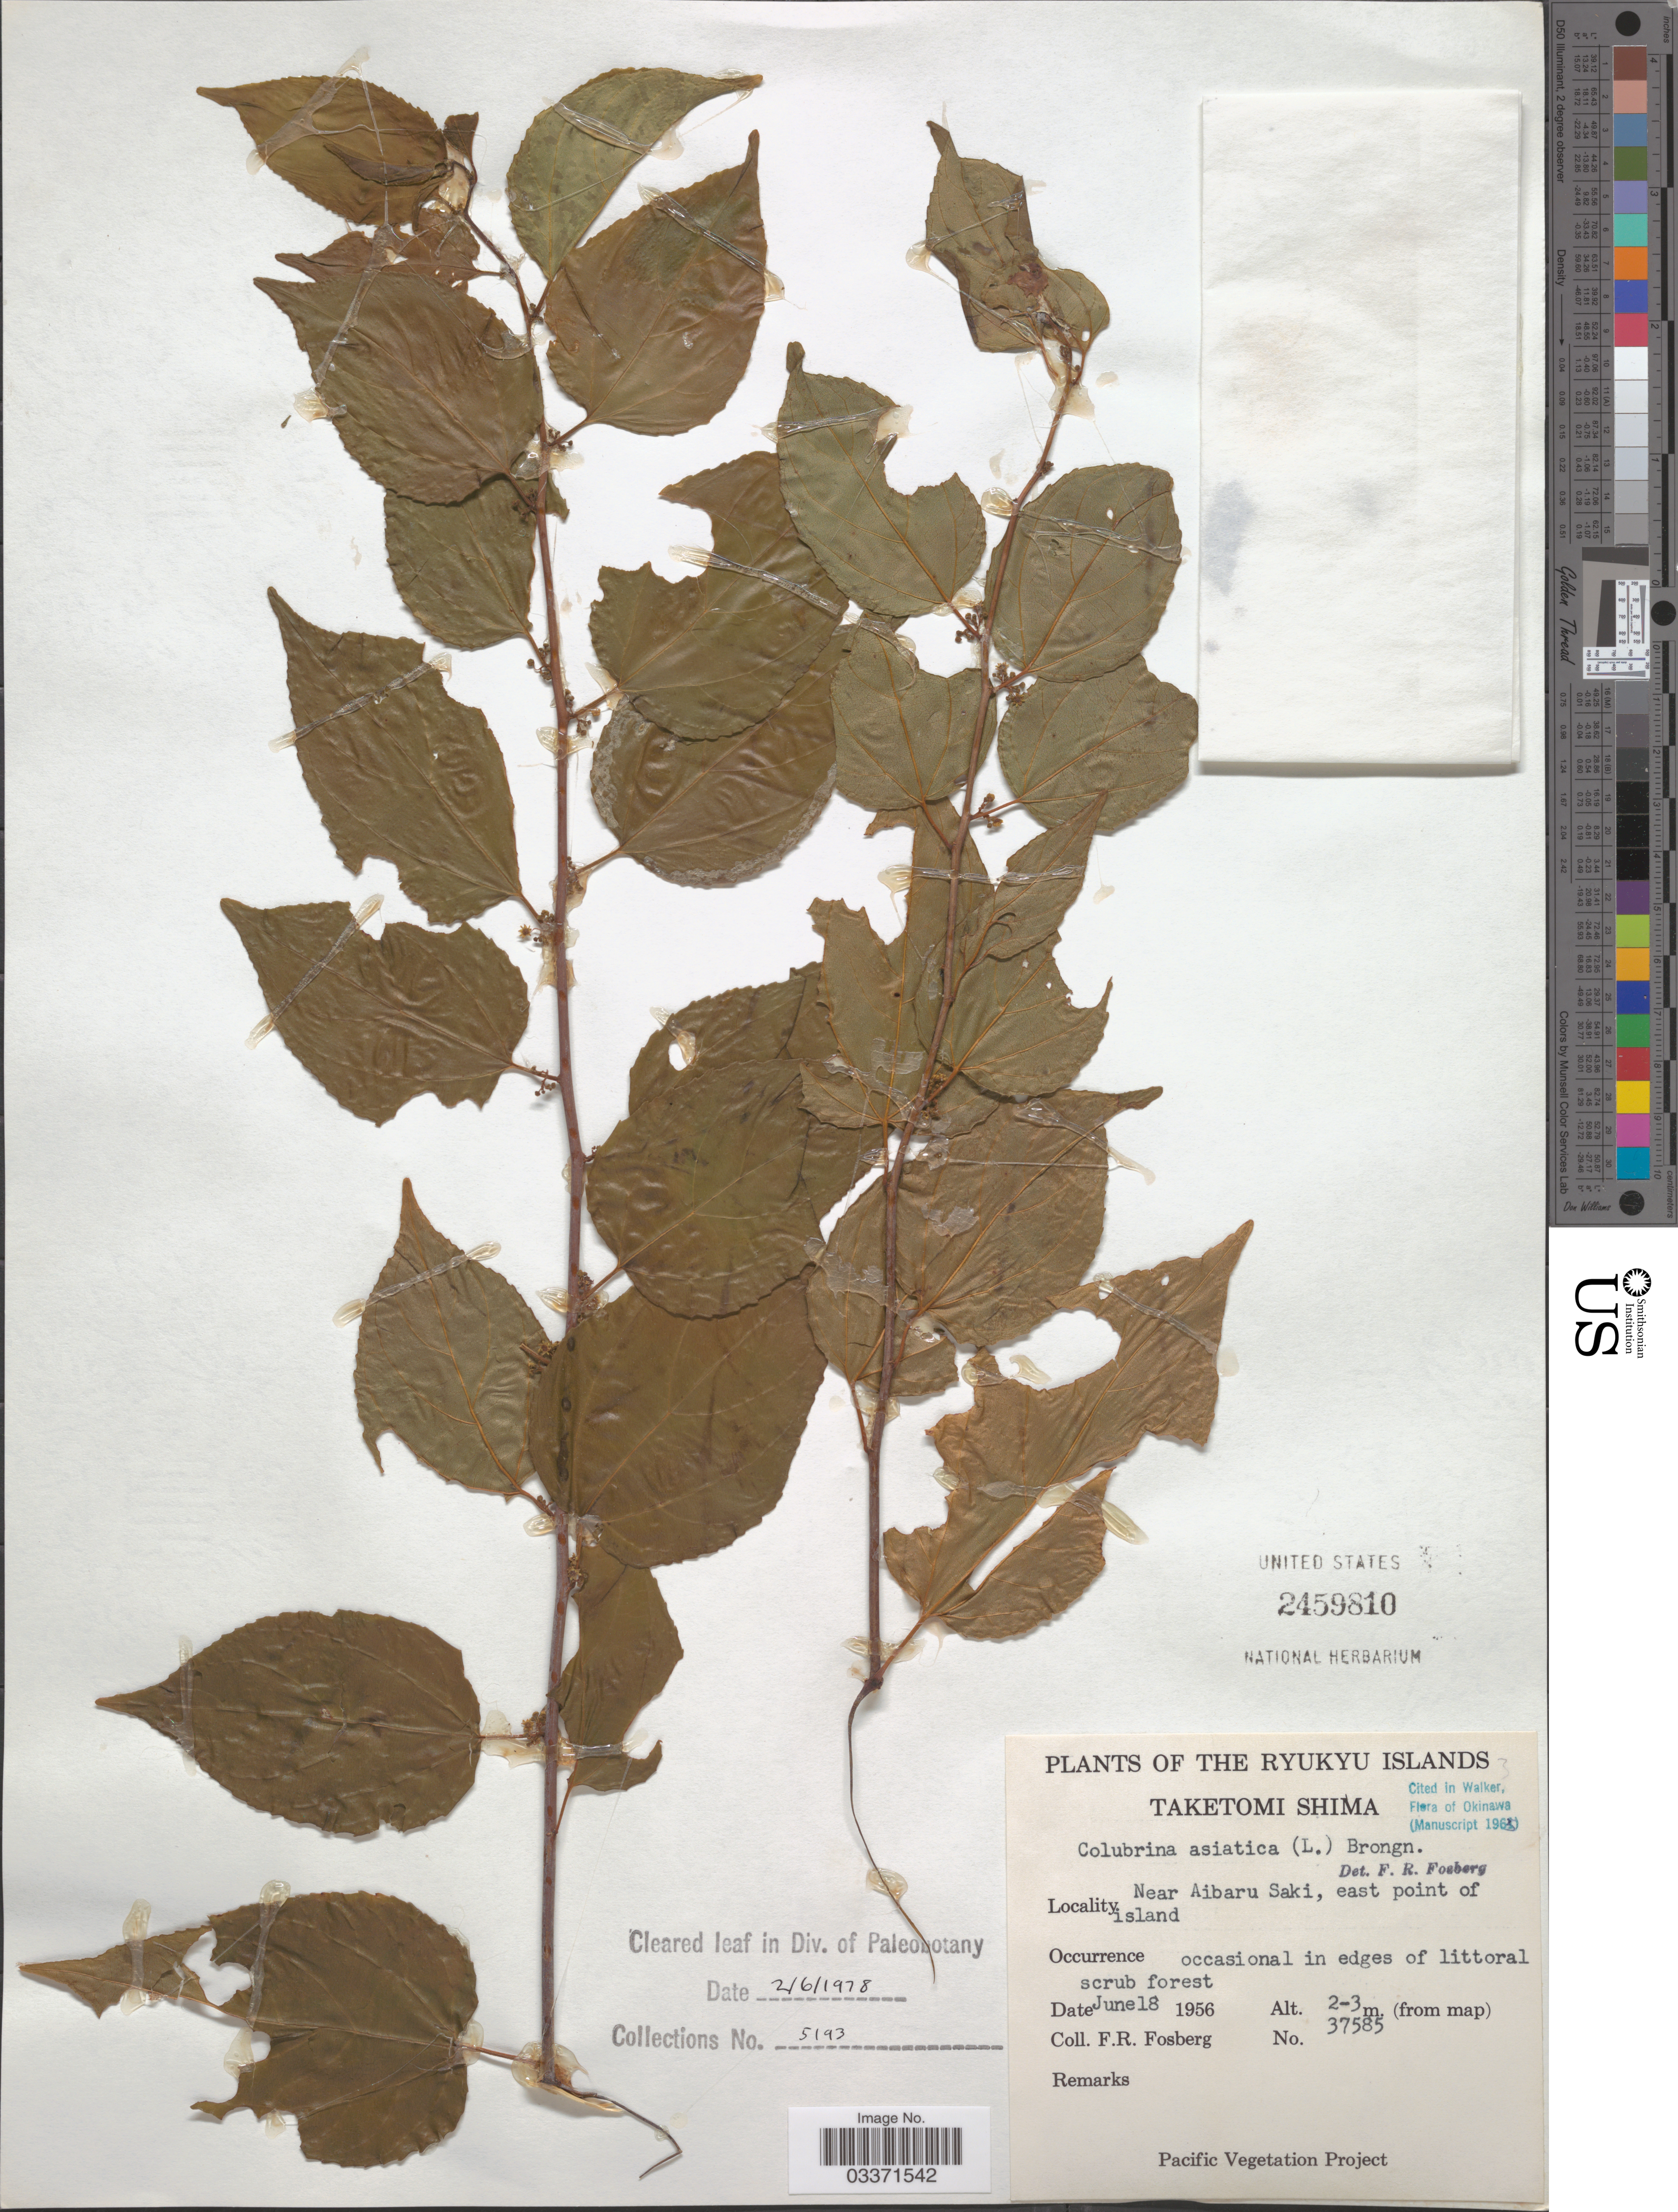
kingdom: Plantae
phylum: Tracheophyta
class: Magnoliopsida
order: Rosales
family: Rhamnaceae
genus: Colubrina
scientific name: Colubrina asiatica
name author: (L.) Brongn.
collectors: F. R. Fosberg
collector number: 37585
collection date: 1956-06-18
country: Japan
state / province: Okinawa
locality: The Ryukyu Islands, Taketomi Shima, Near Aibaru Saki, east point of island.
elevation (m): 2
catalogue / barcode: US 2459810